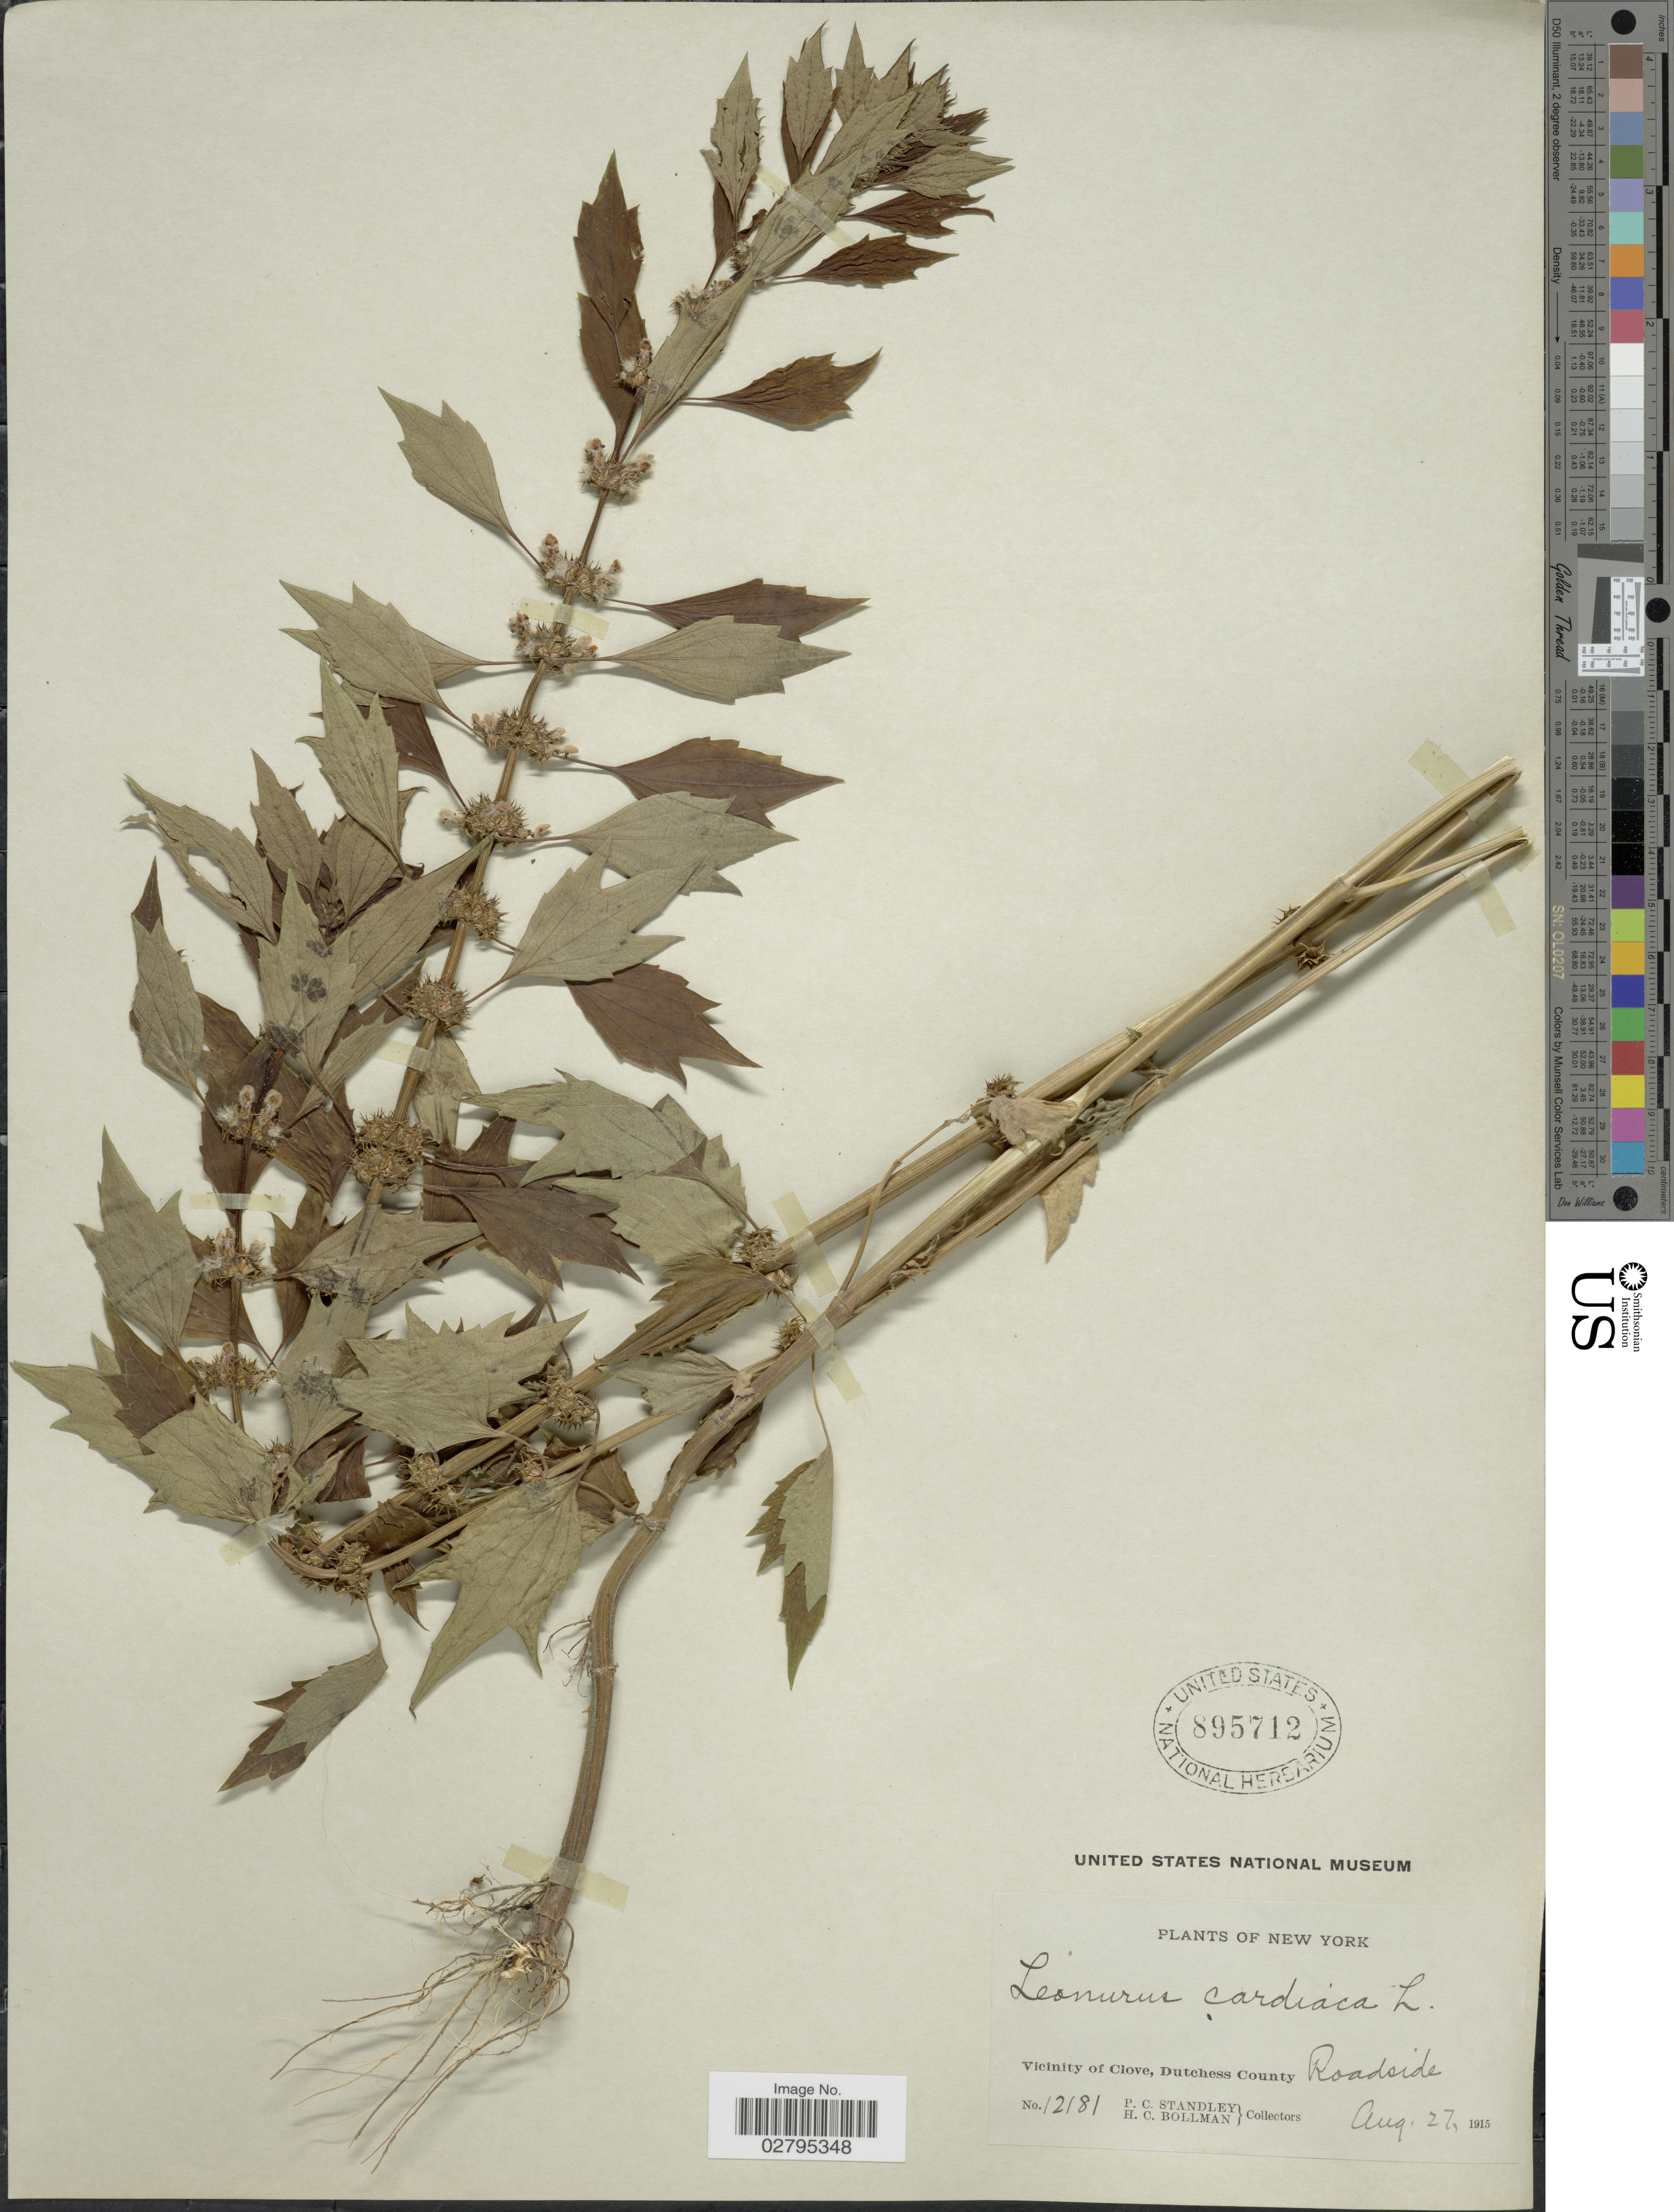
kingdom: Plantae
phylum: Tracheophyta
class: Magnoliopsida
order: Lamiales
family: Lamiaceae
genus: Leonurus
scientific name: Leonurus cardiaca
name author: L.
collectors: P. C. Standley & H. C. Bollman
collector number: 12181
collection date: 1915-08-27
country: United States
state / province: New York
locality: Vicinity of Clove, Dutchess County Roadside.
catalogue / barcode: US 895712